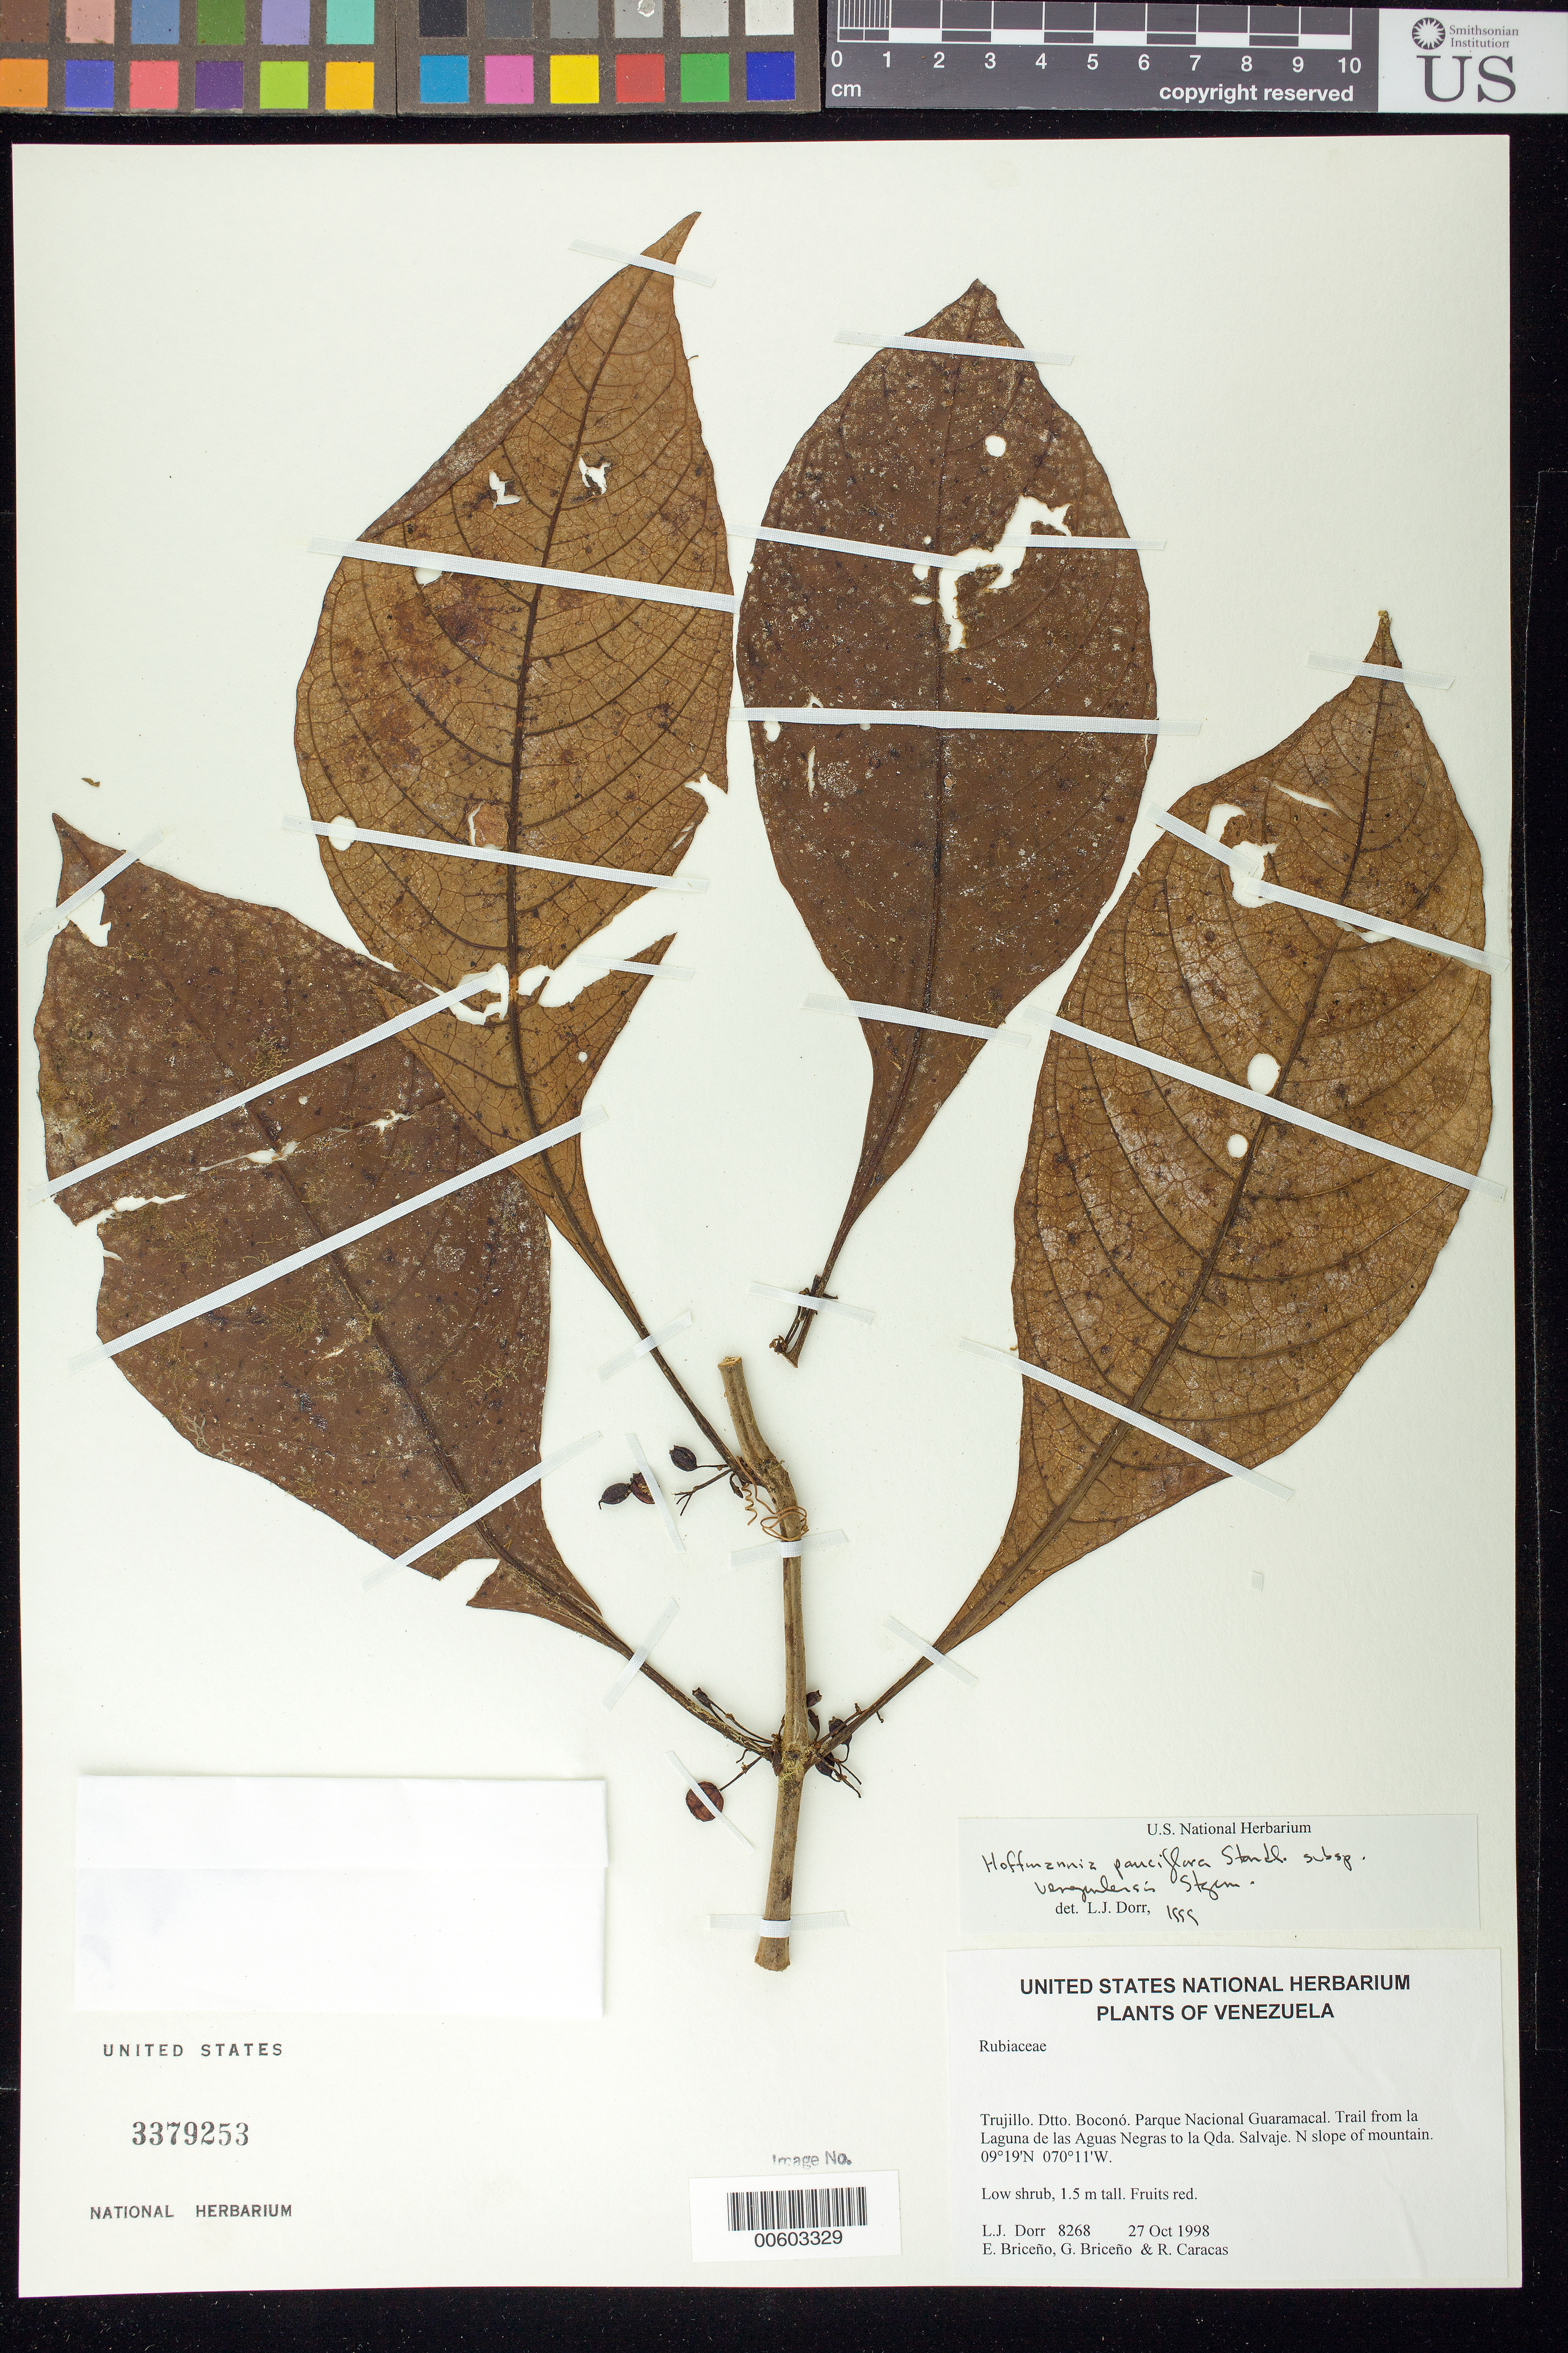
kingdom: Plantae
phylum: Tracheophyta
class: Magnoliopsida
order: Gentianales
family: Rubiaceae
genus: Hoffmannia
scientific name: Hoffmannia pauciflora subsp. venezuelensis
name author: Standl.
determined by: Dorr, L. J., (BOT), Smithsonian Institution - National Museum of Natural History (UNITED STATES)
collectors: L. J. Dorr, E. Briceño, G. Briceño & R. Caracas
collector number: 8268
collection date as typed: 27 Oct 1998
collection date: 1998-10-27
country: Venezuela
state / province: Trujillo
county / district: Boconó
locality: Parque Nacional Guaramacal. Trail from la Laguna de las Aguas Negras to la Qda. Salvaje. N slope of mountain.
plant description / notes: F, PORT, US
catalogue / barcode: US 3379253